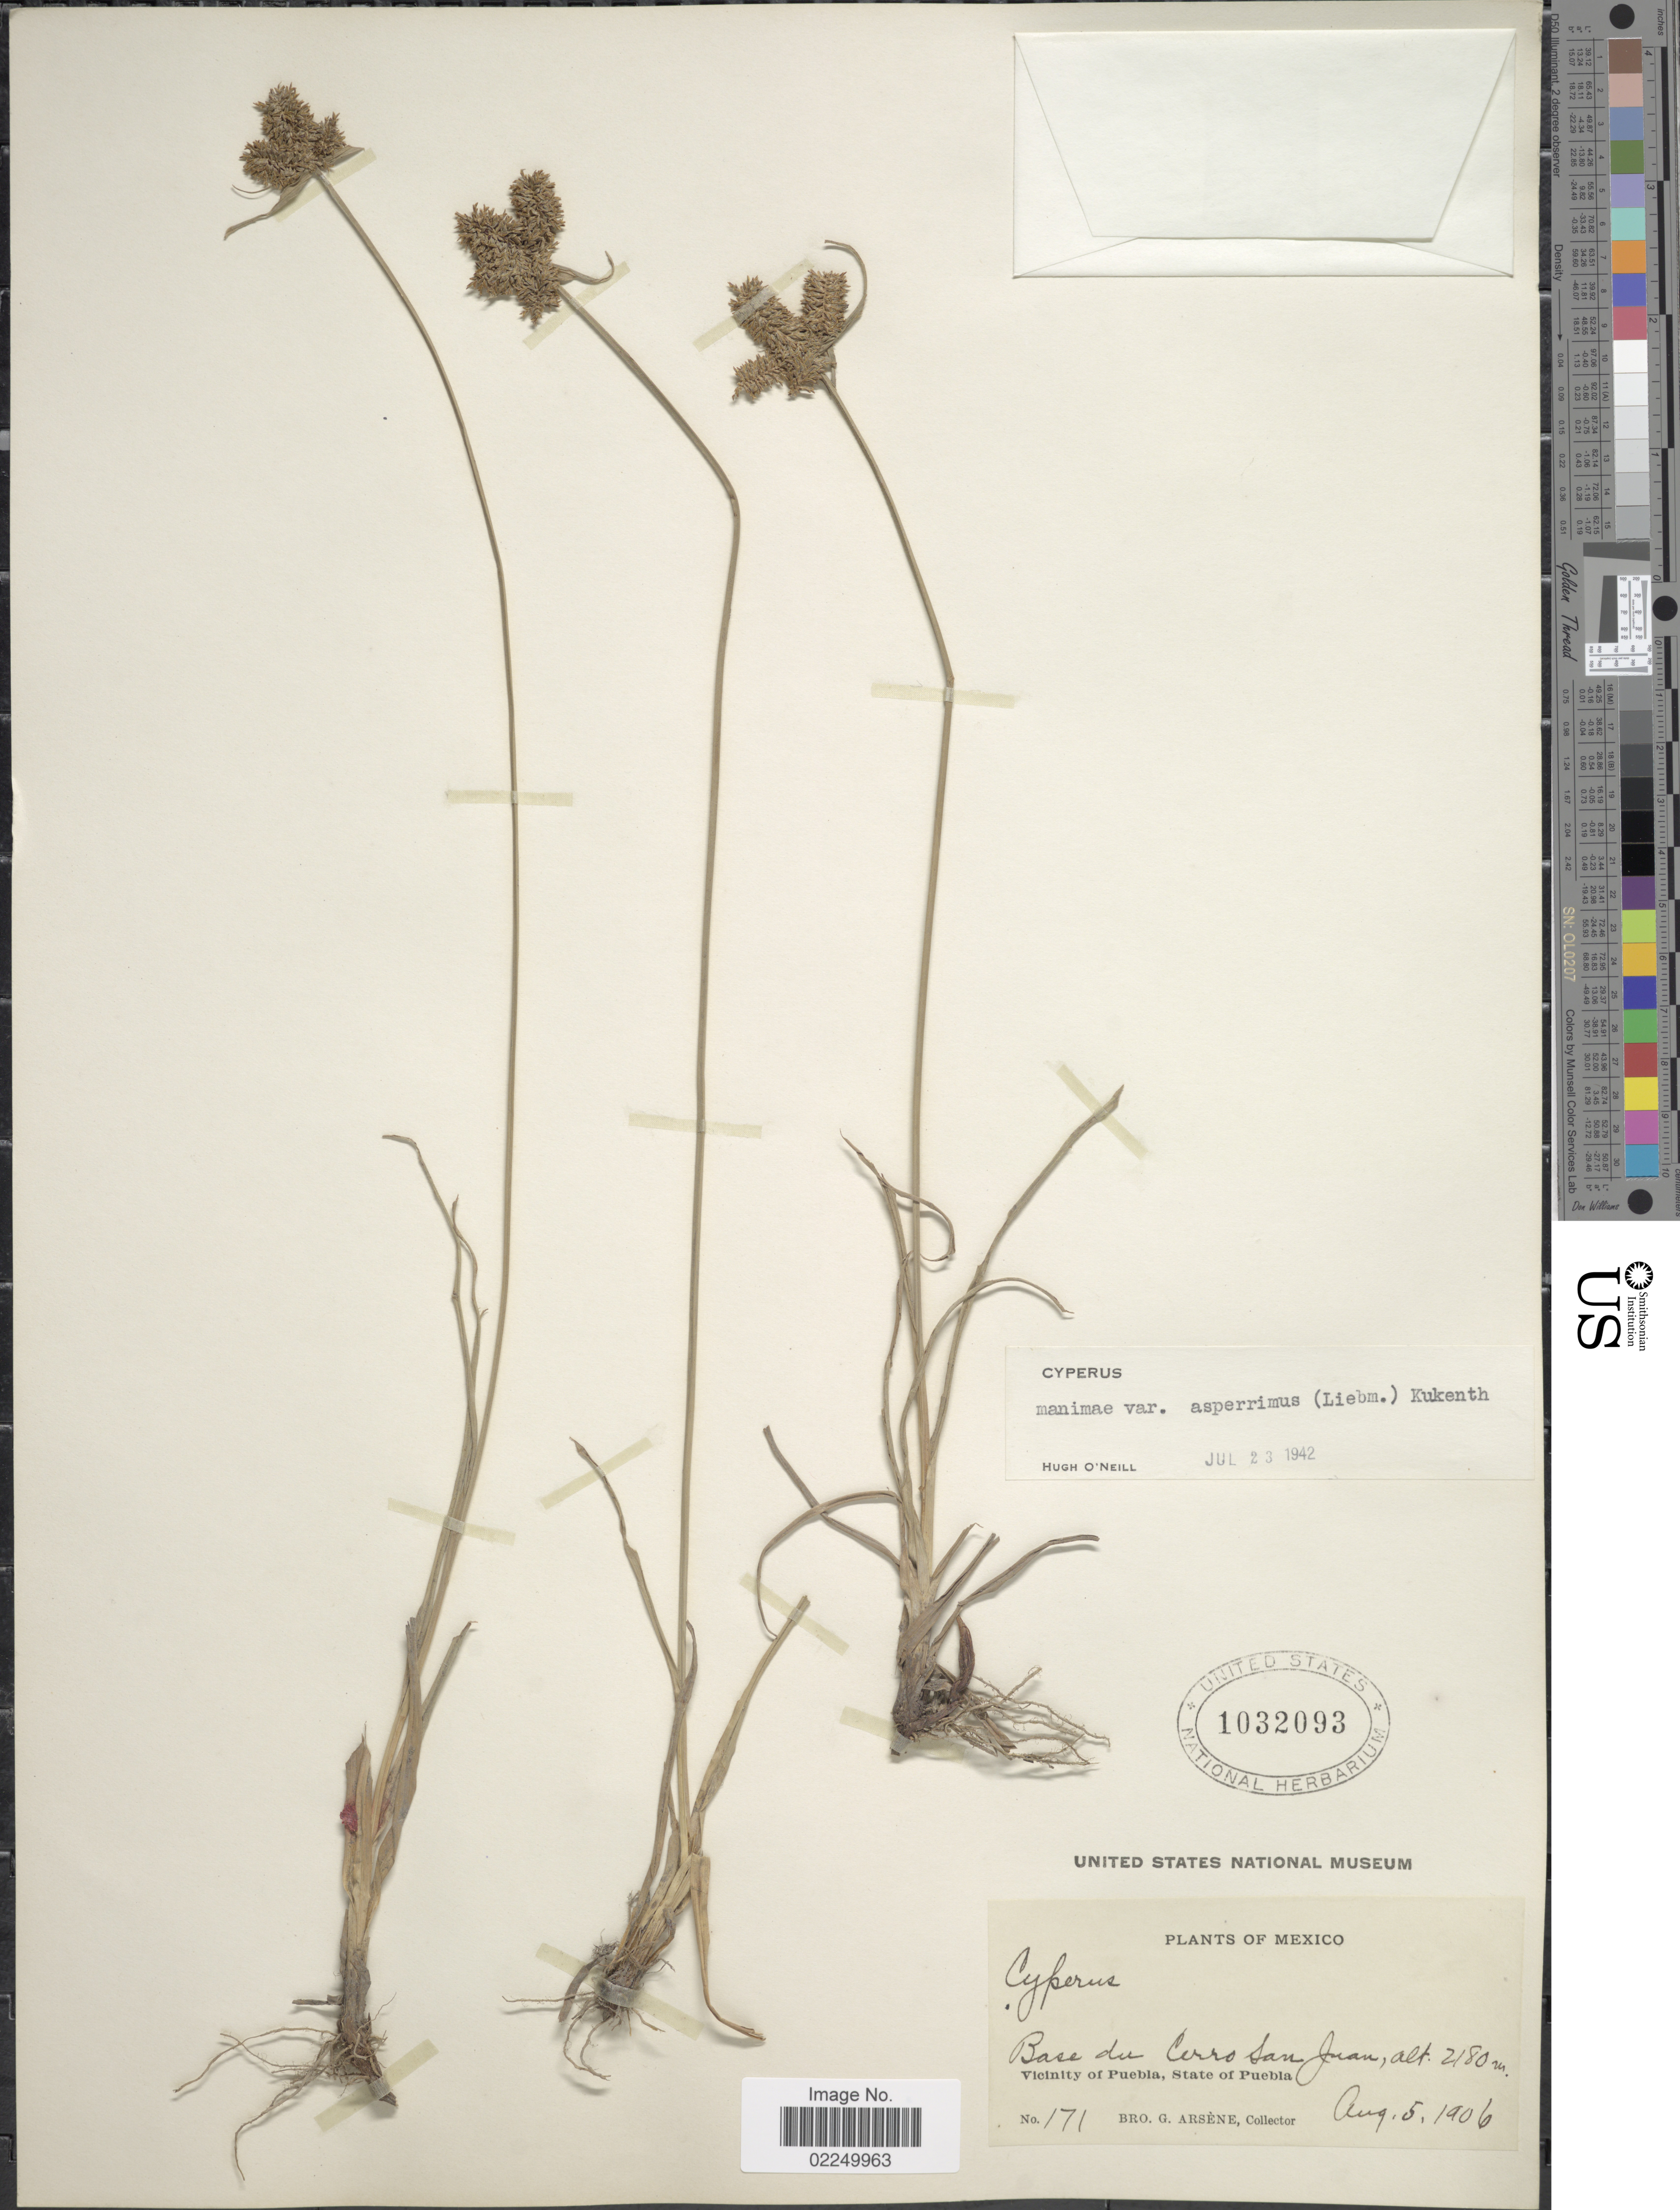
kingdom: Plantae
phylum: Tracheophyta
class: Liliopsida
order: Poales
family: Cyperaceae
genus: Cyperus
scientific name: Cyperus manimae var. asperrimus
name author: (Liebm.) Kük.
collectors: Bro. G. Arsène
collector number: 171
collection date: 1906-08-05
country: Mexico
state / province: Puebla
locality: Base du Cerro San Juan, Vicinity of Puebla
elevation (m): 2180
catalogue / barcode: US 1032093